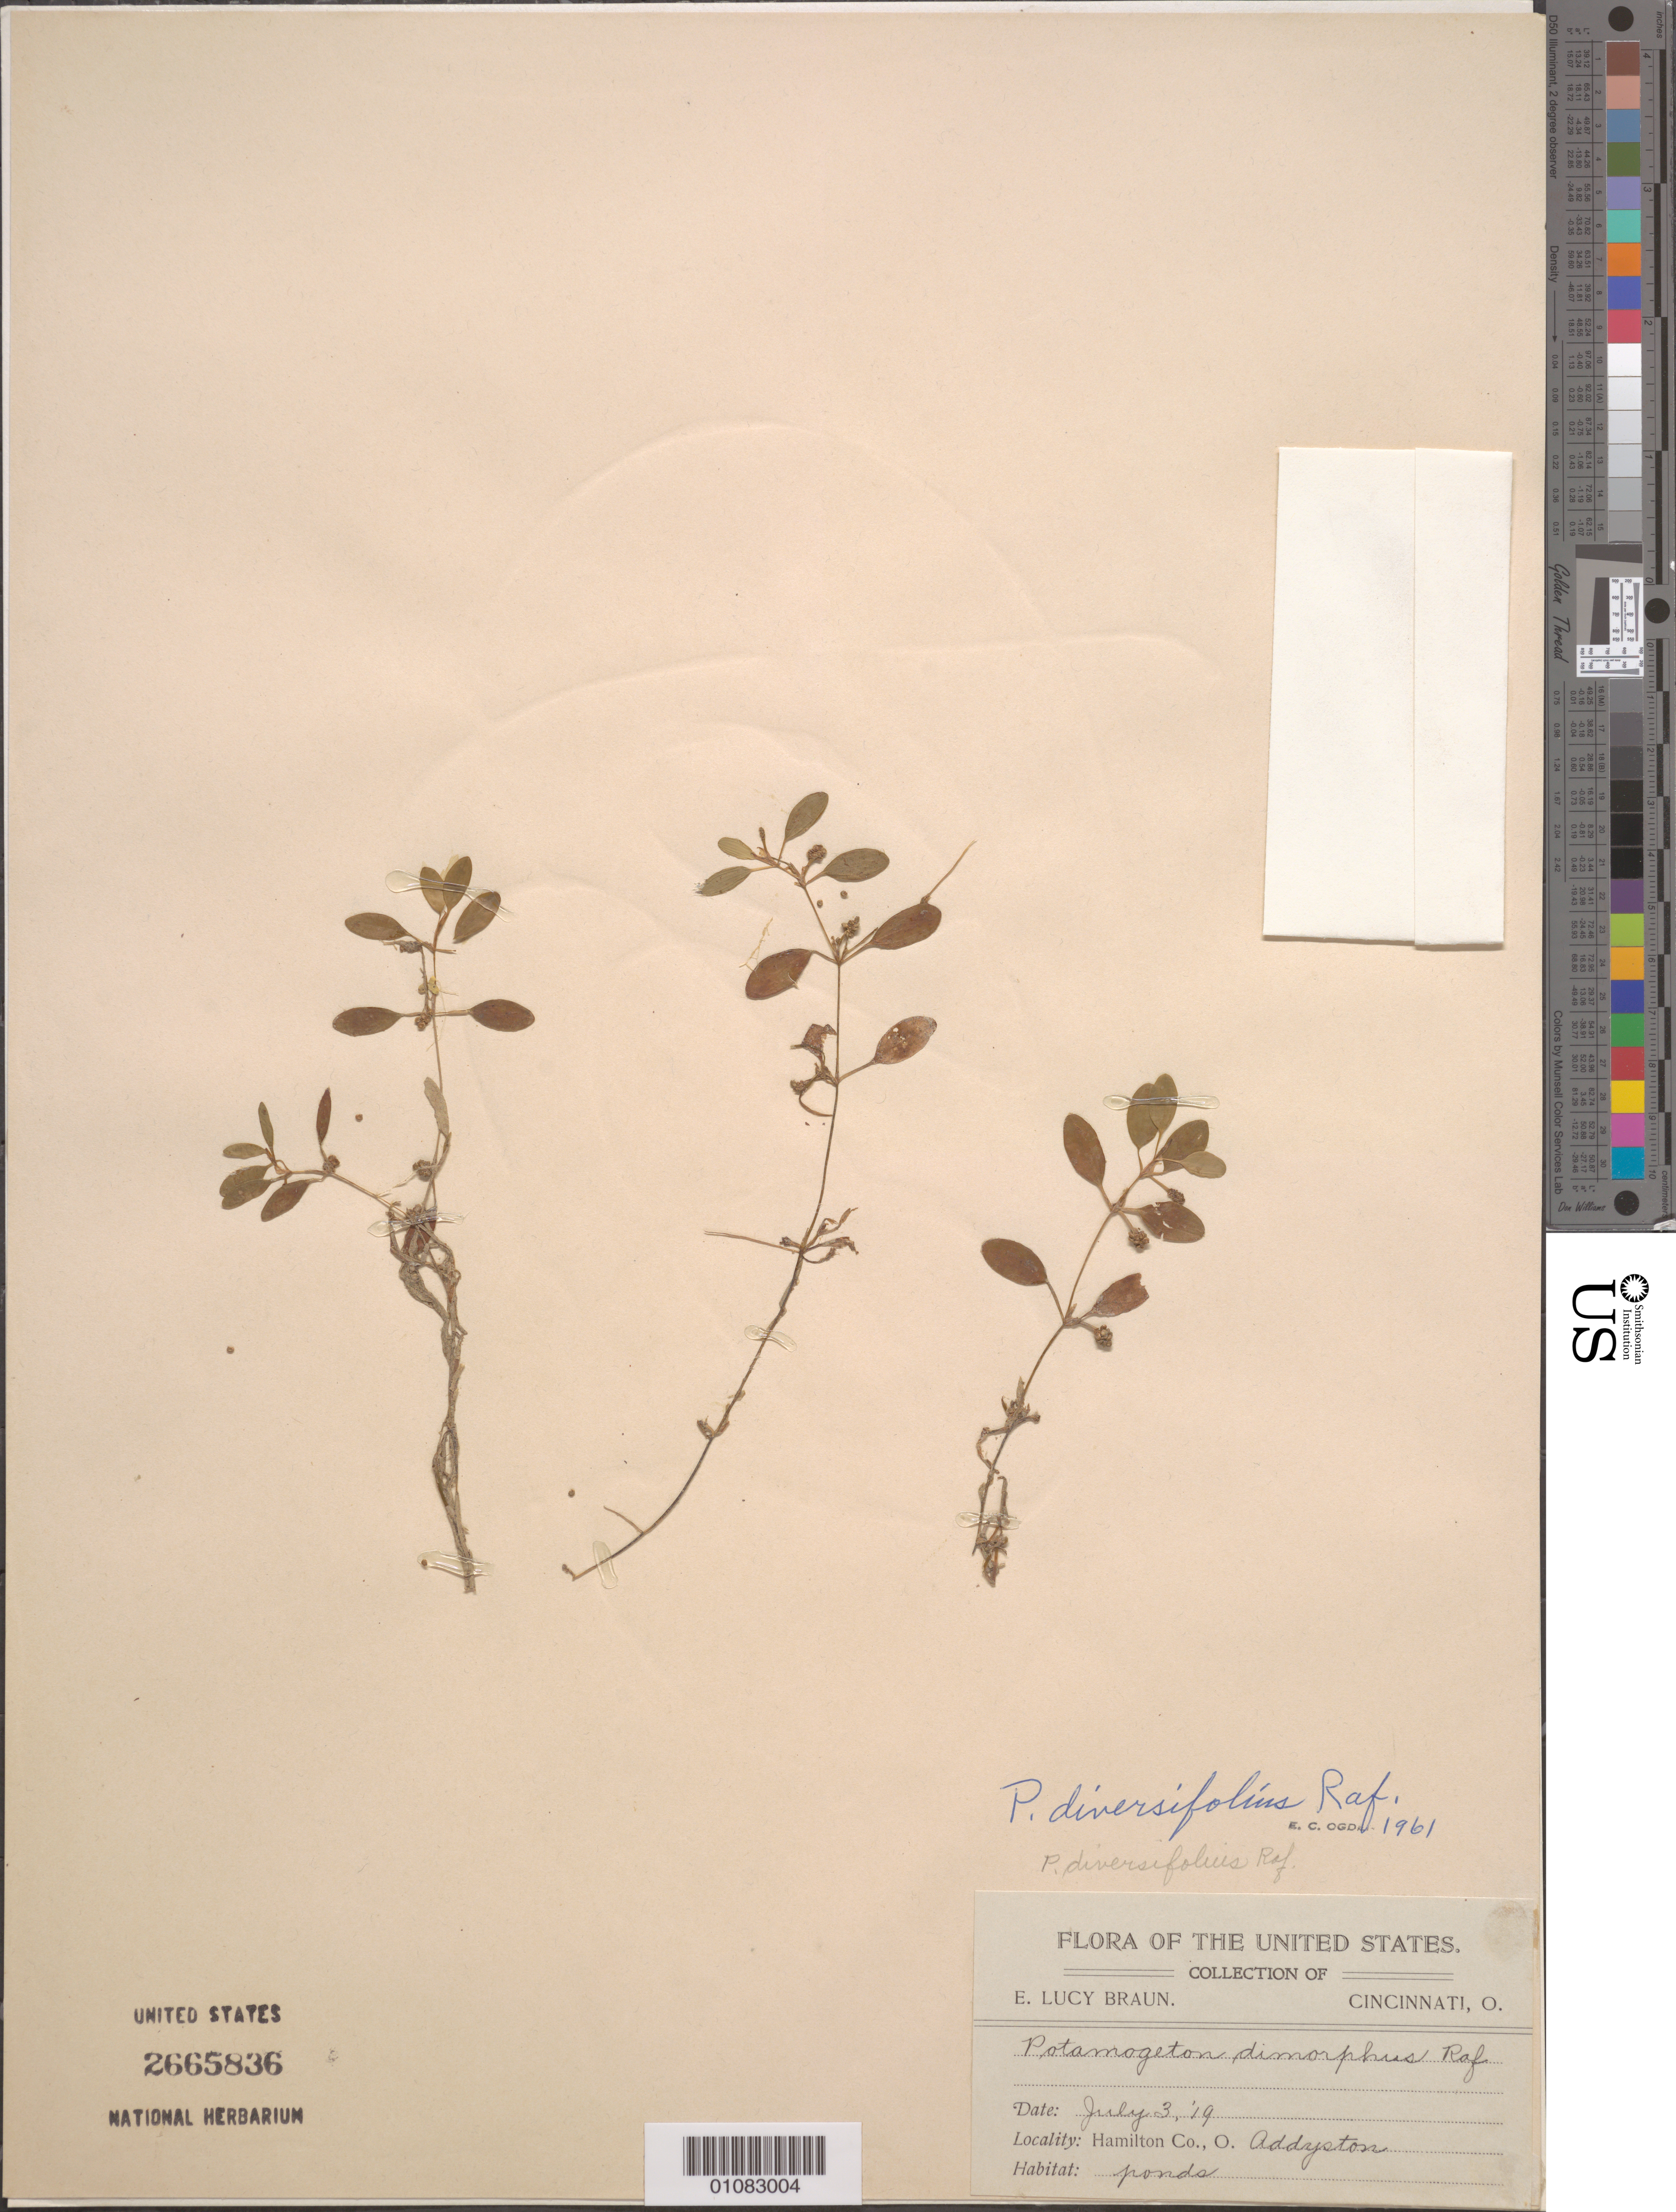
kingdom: Plantae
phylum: Tracheophyta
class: Liliopsida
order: Alismatales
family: Potamogetonaceae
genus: Potamogeton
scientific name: Potamogeton diversifolius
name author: Raf.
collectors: E. L. Braun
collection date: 1919-07-03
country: United States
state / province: Ohio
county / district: Hamilton County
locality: Addyston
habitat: Pond.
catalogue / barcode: US 2665836